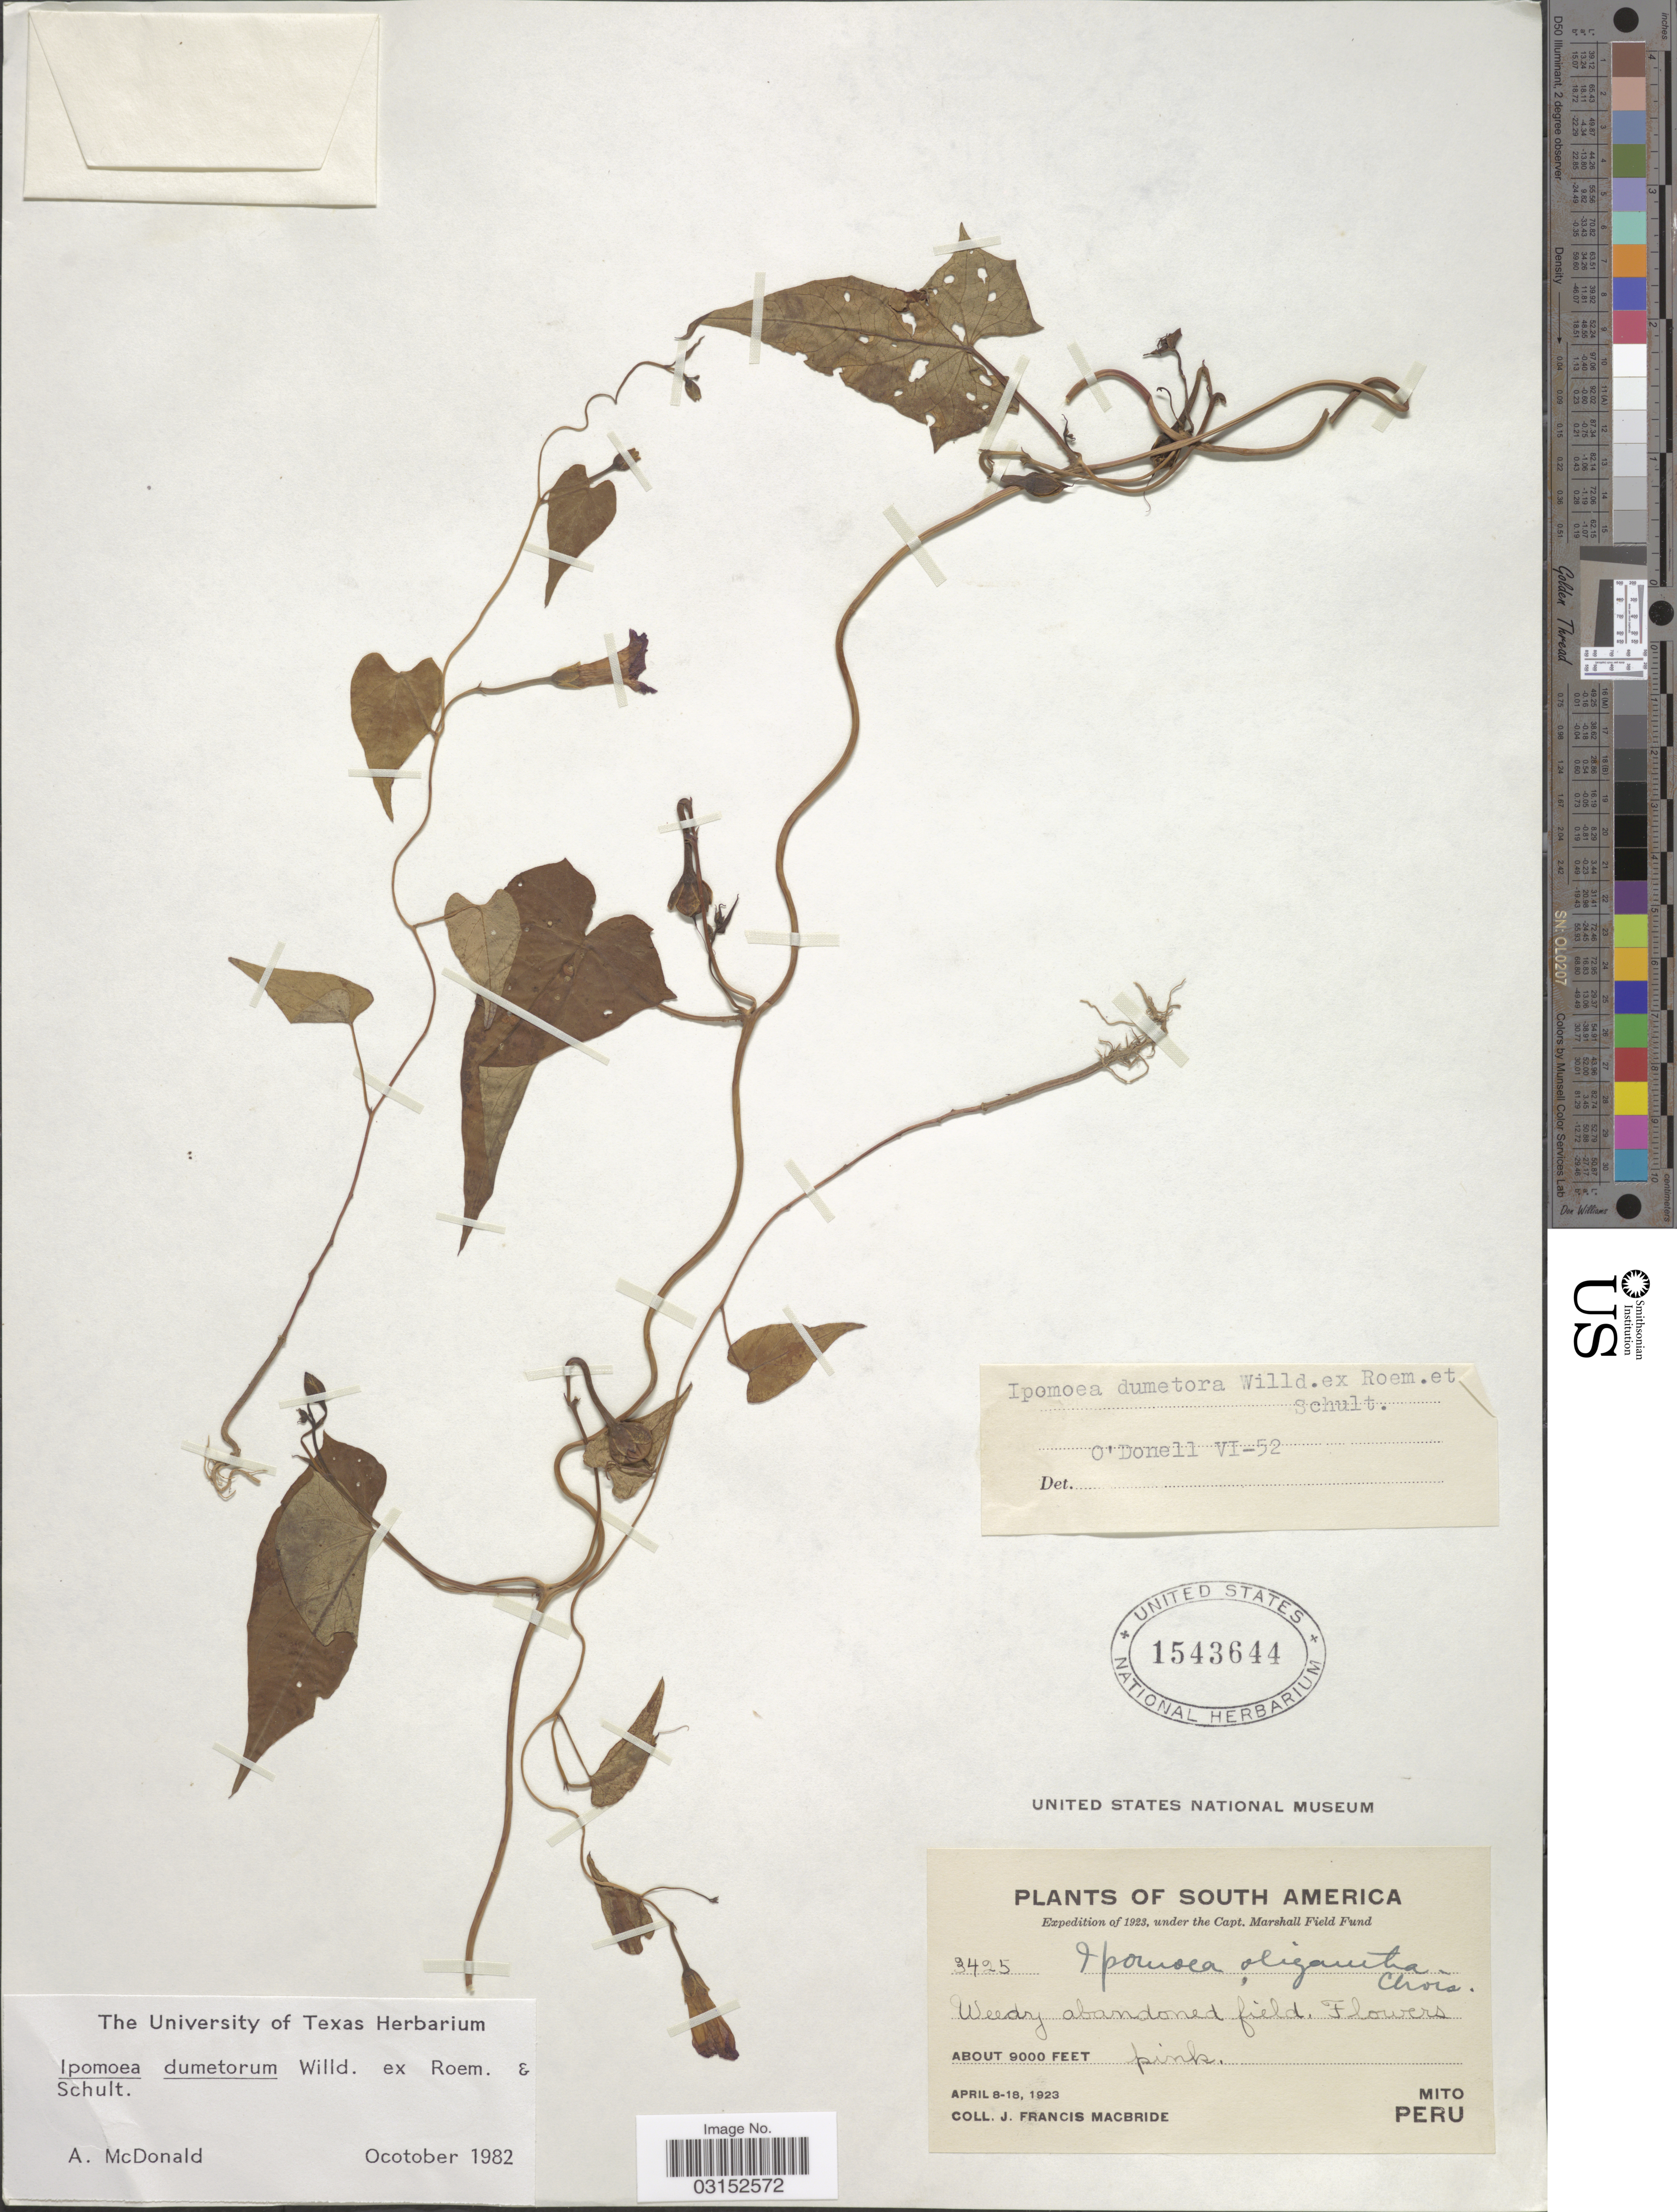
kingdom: Plantae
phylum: Tracheophyta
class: Magnoliopsida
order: Solanales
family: Convolvulaceae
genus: Ipomoea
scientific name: Ipomoea dumetorum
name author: Willd.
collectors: J. F. Macbride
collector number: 3425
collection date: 1923-04-08/1923-04-18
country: Peru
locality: Mito.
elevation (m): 2743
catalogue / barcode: US 1543644